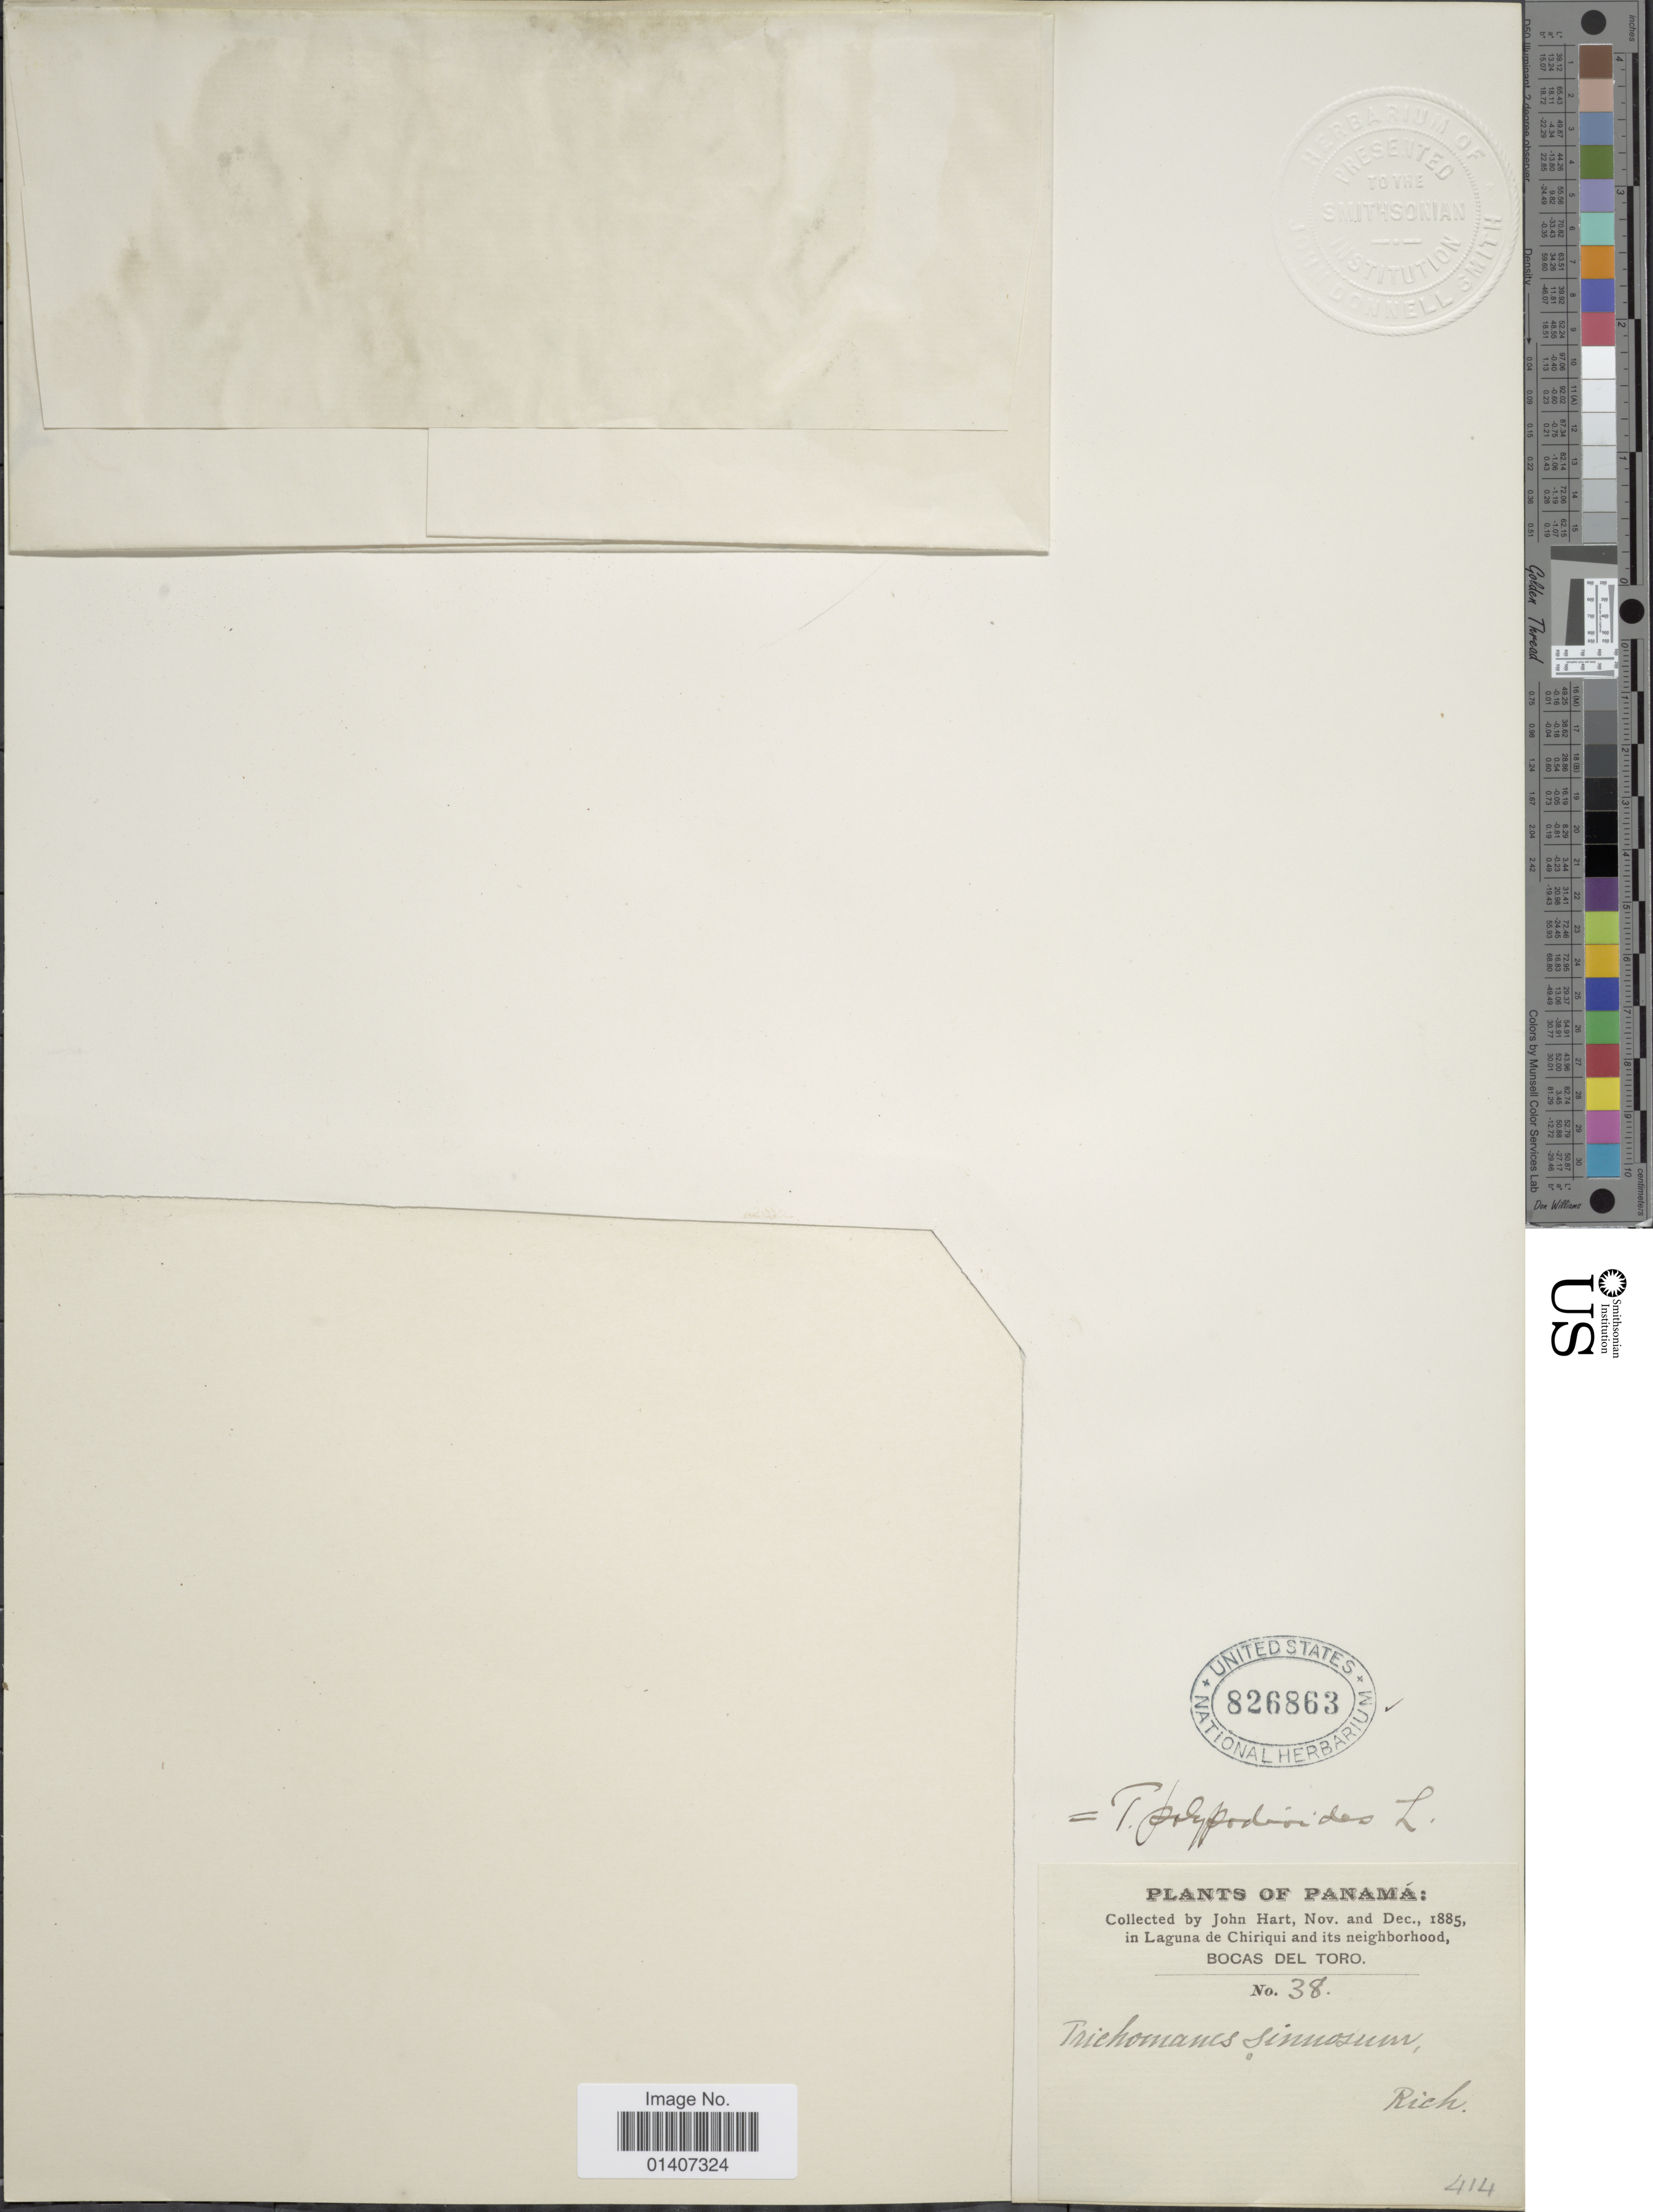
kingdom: Plantae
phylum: Tracheophyta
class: Polypodiopsida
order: Hymenophyllales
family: Hymenophyllaceae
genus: Trichomanes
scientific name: Trichomanes anadromum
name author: Rosenst.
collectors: J. Hart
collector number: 38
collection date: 1885-11/1885-12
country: Panama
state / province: Panamá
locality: Laguna de Chiriqui and its neighborhood, Bocas de Toro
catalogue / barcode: US 826863